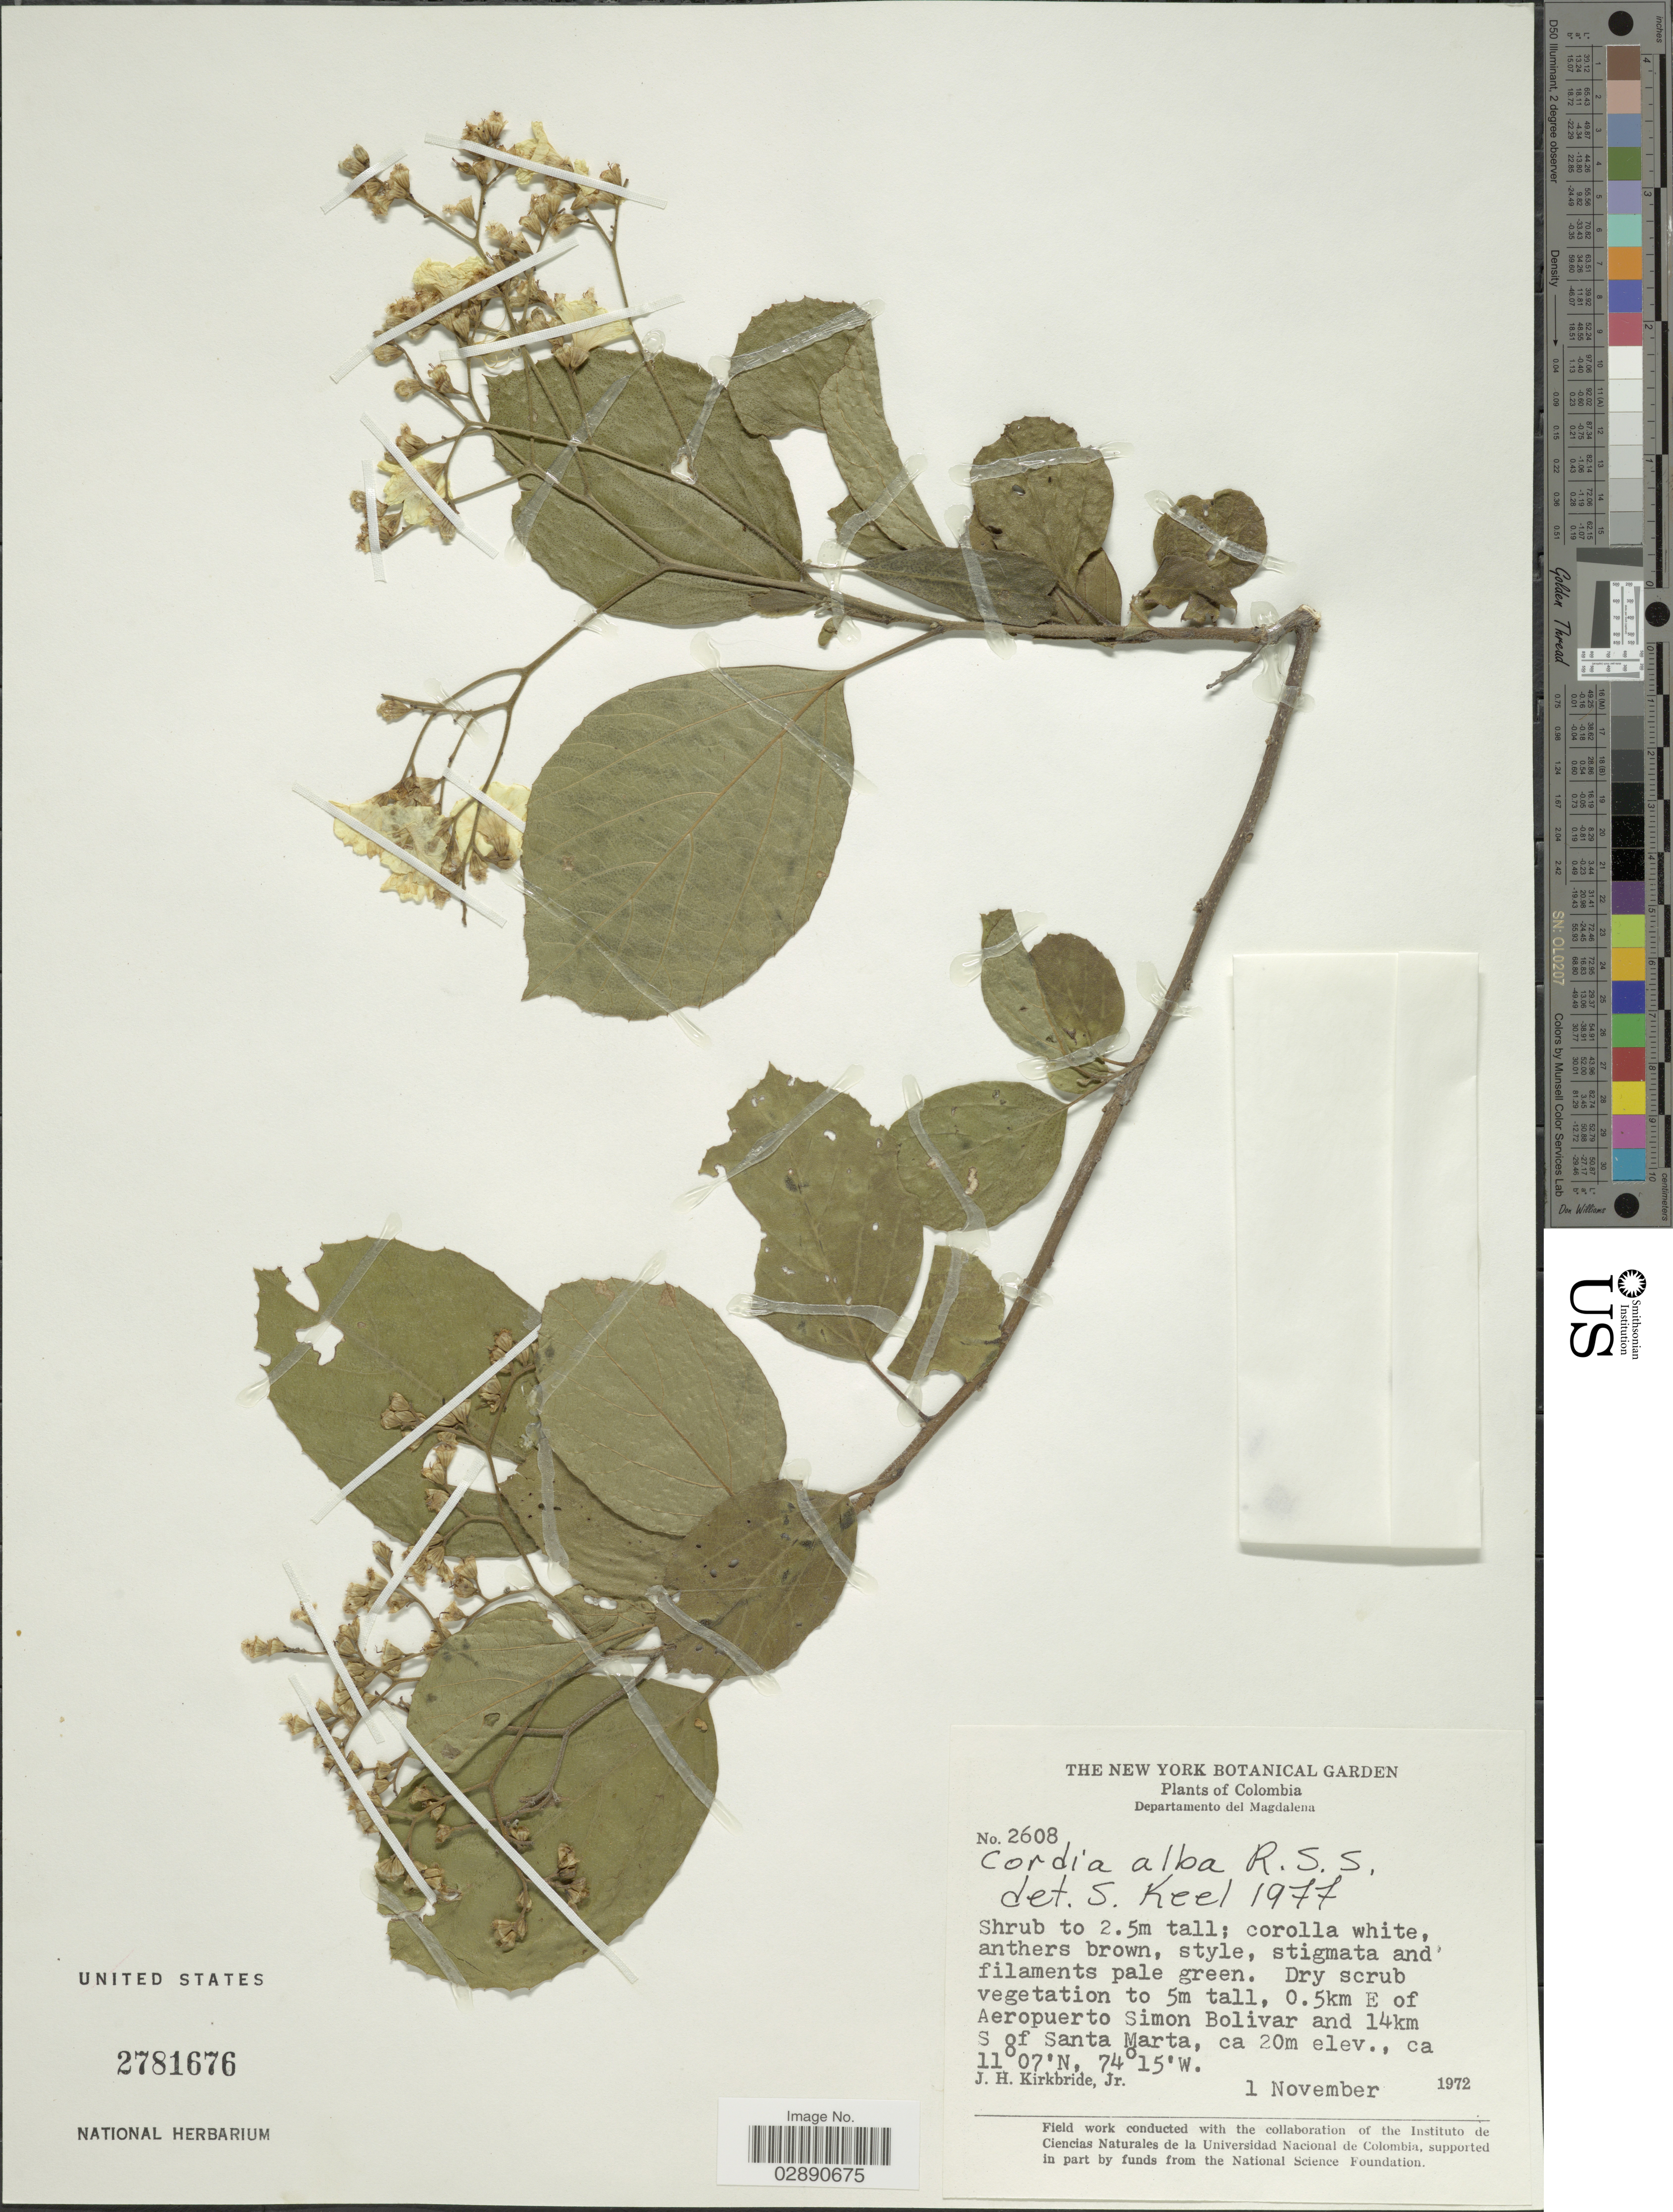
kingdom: Plantae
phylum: Tracheophyta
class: Magnoliopsida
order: Boraginales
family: Cordiaceae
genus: Cordia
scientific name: Cordia dentata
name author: Poir.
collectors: J. H. Kirkbride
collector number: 2608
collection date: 1972-11-01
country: Colombia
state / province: Magdalena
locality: Departamento del Magdalena. 0.5km E of Aeropuerto Simon Bolivar and 14km S of Santa Marta.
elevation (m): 20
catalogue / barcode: US 2781676